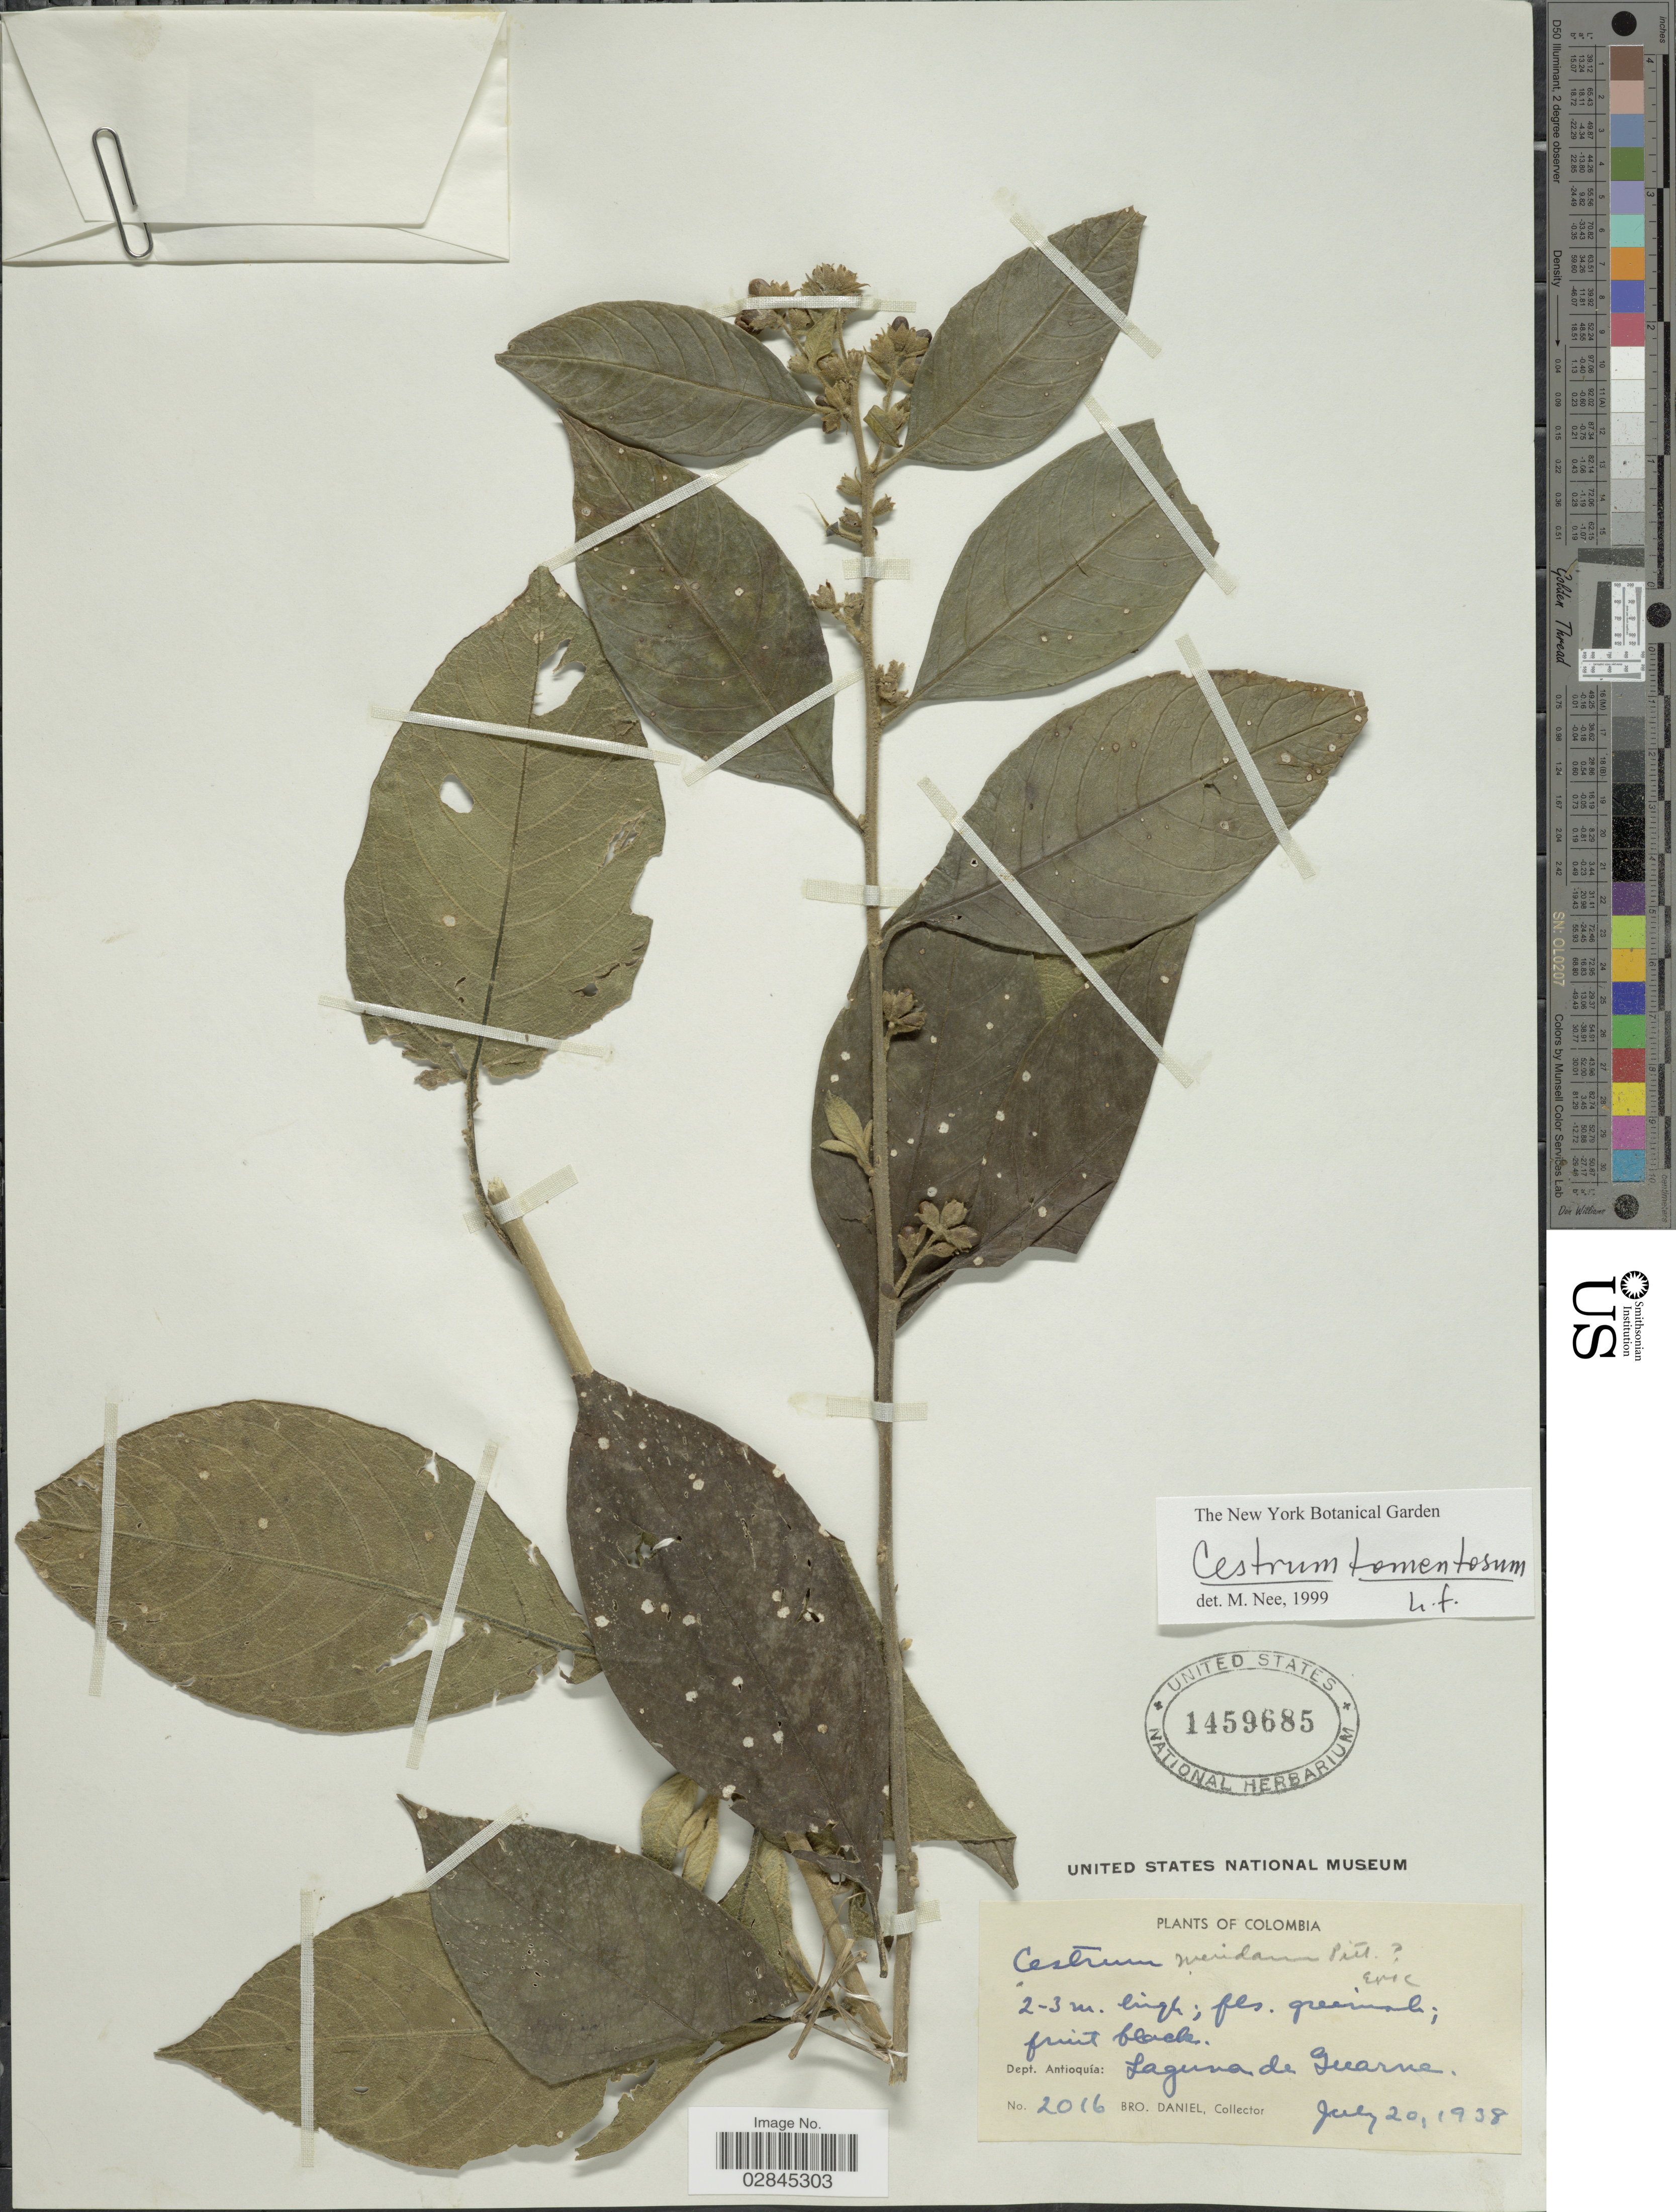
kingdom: Plantae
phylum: Tracheophyta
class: Magnoliopsida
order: Solanales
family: Solanaceae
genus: Cestrum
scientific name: Cestrum tomentosum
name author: L. f.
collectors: Bro. Daniel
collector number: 2016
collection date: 1938-07-20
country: Colombia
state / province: Antioquia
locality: Dept. Antioquía: Laguna de Guarne.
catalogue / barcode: US 1459685